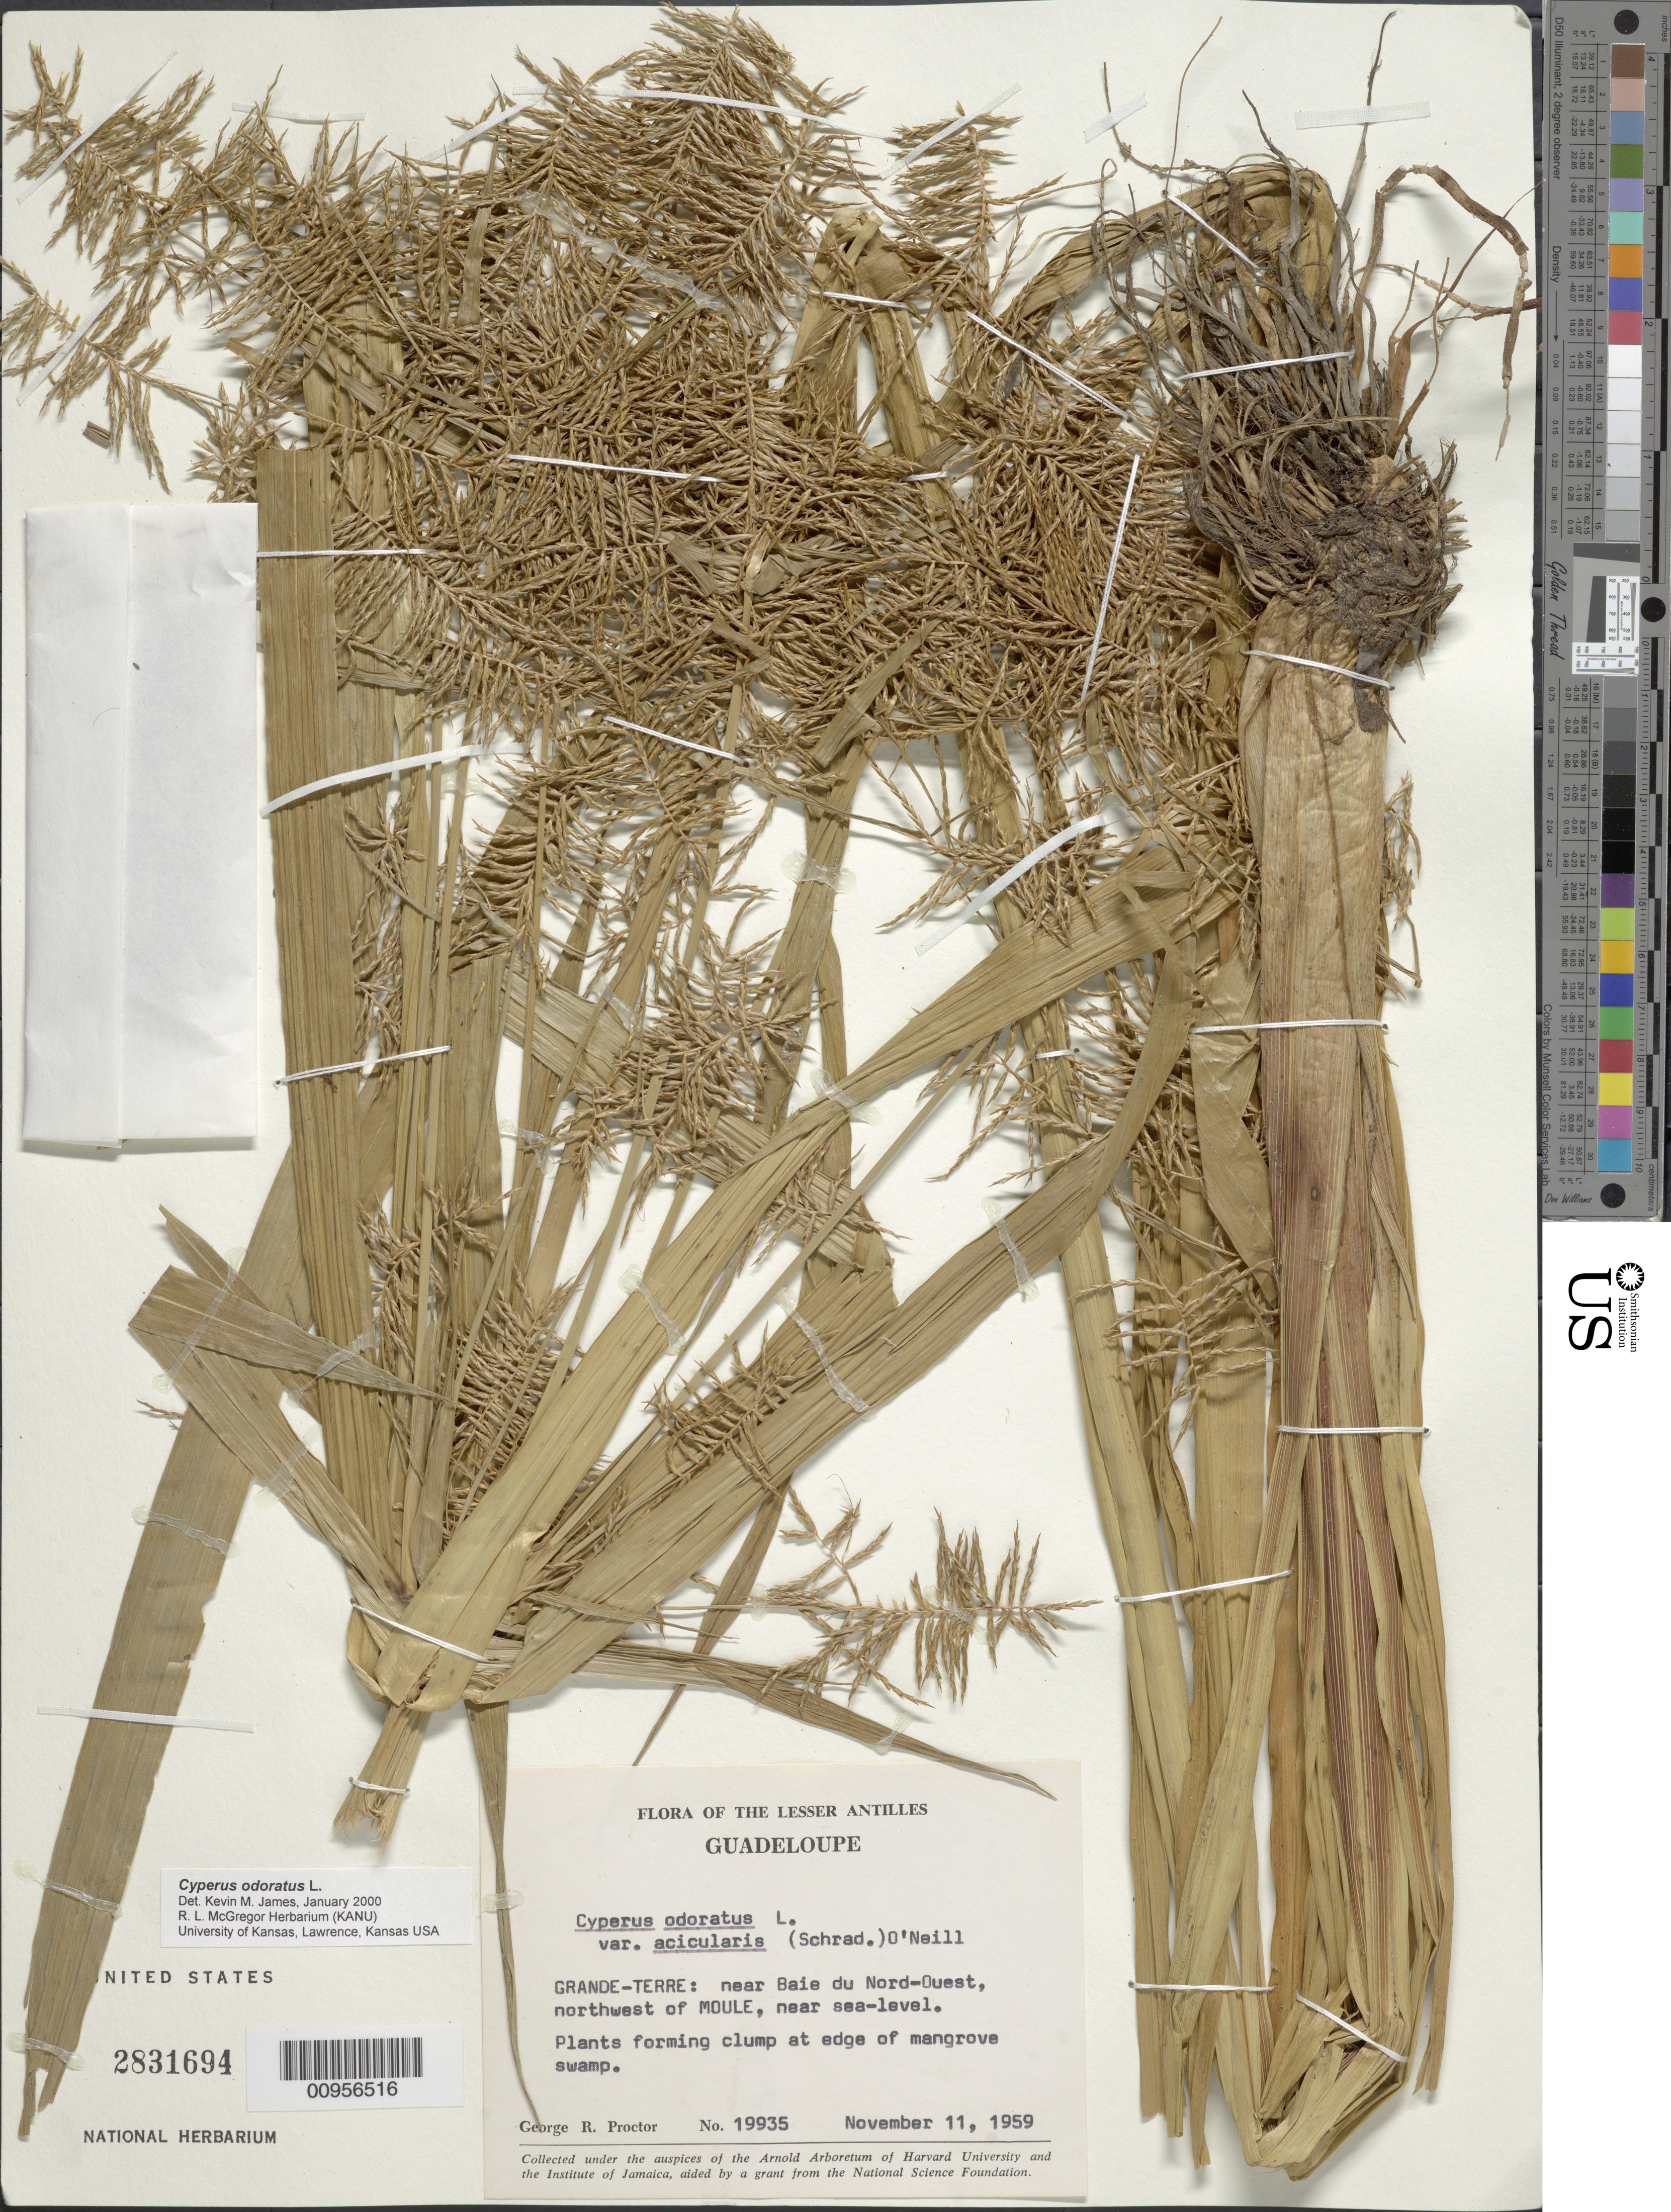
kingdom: Plantae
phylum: Tracheophyta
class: Liliopsida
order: Poales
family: Cyperaceae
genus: Cyperus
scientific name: Cyperus odoratus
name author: L.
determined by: James, K. M.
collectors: G. R. Proctor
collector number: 19935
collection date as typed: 11 Nov 1959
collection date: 1959-11-11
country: Guadeloupe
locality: Grande Terre, mangrove swamp near Baie du Nord-Ouest, NW of Moule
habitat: At edge of mangrove swamp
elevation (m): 0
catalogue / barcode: US 2831694